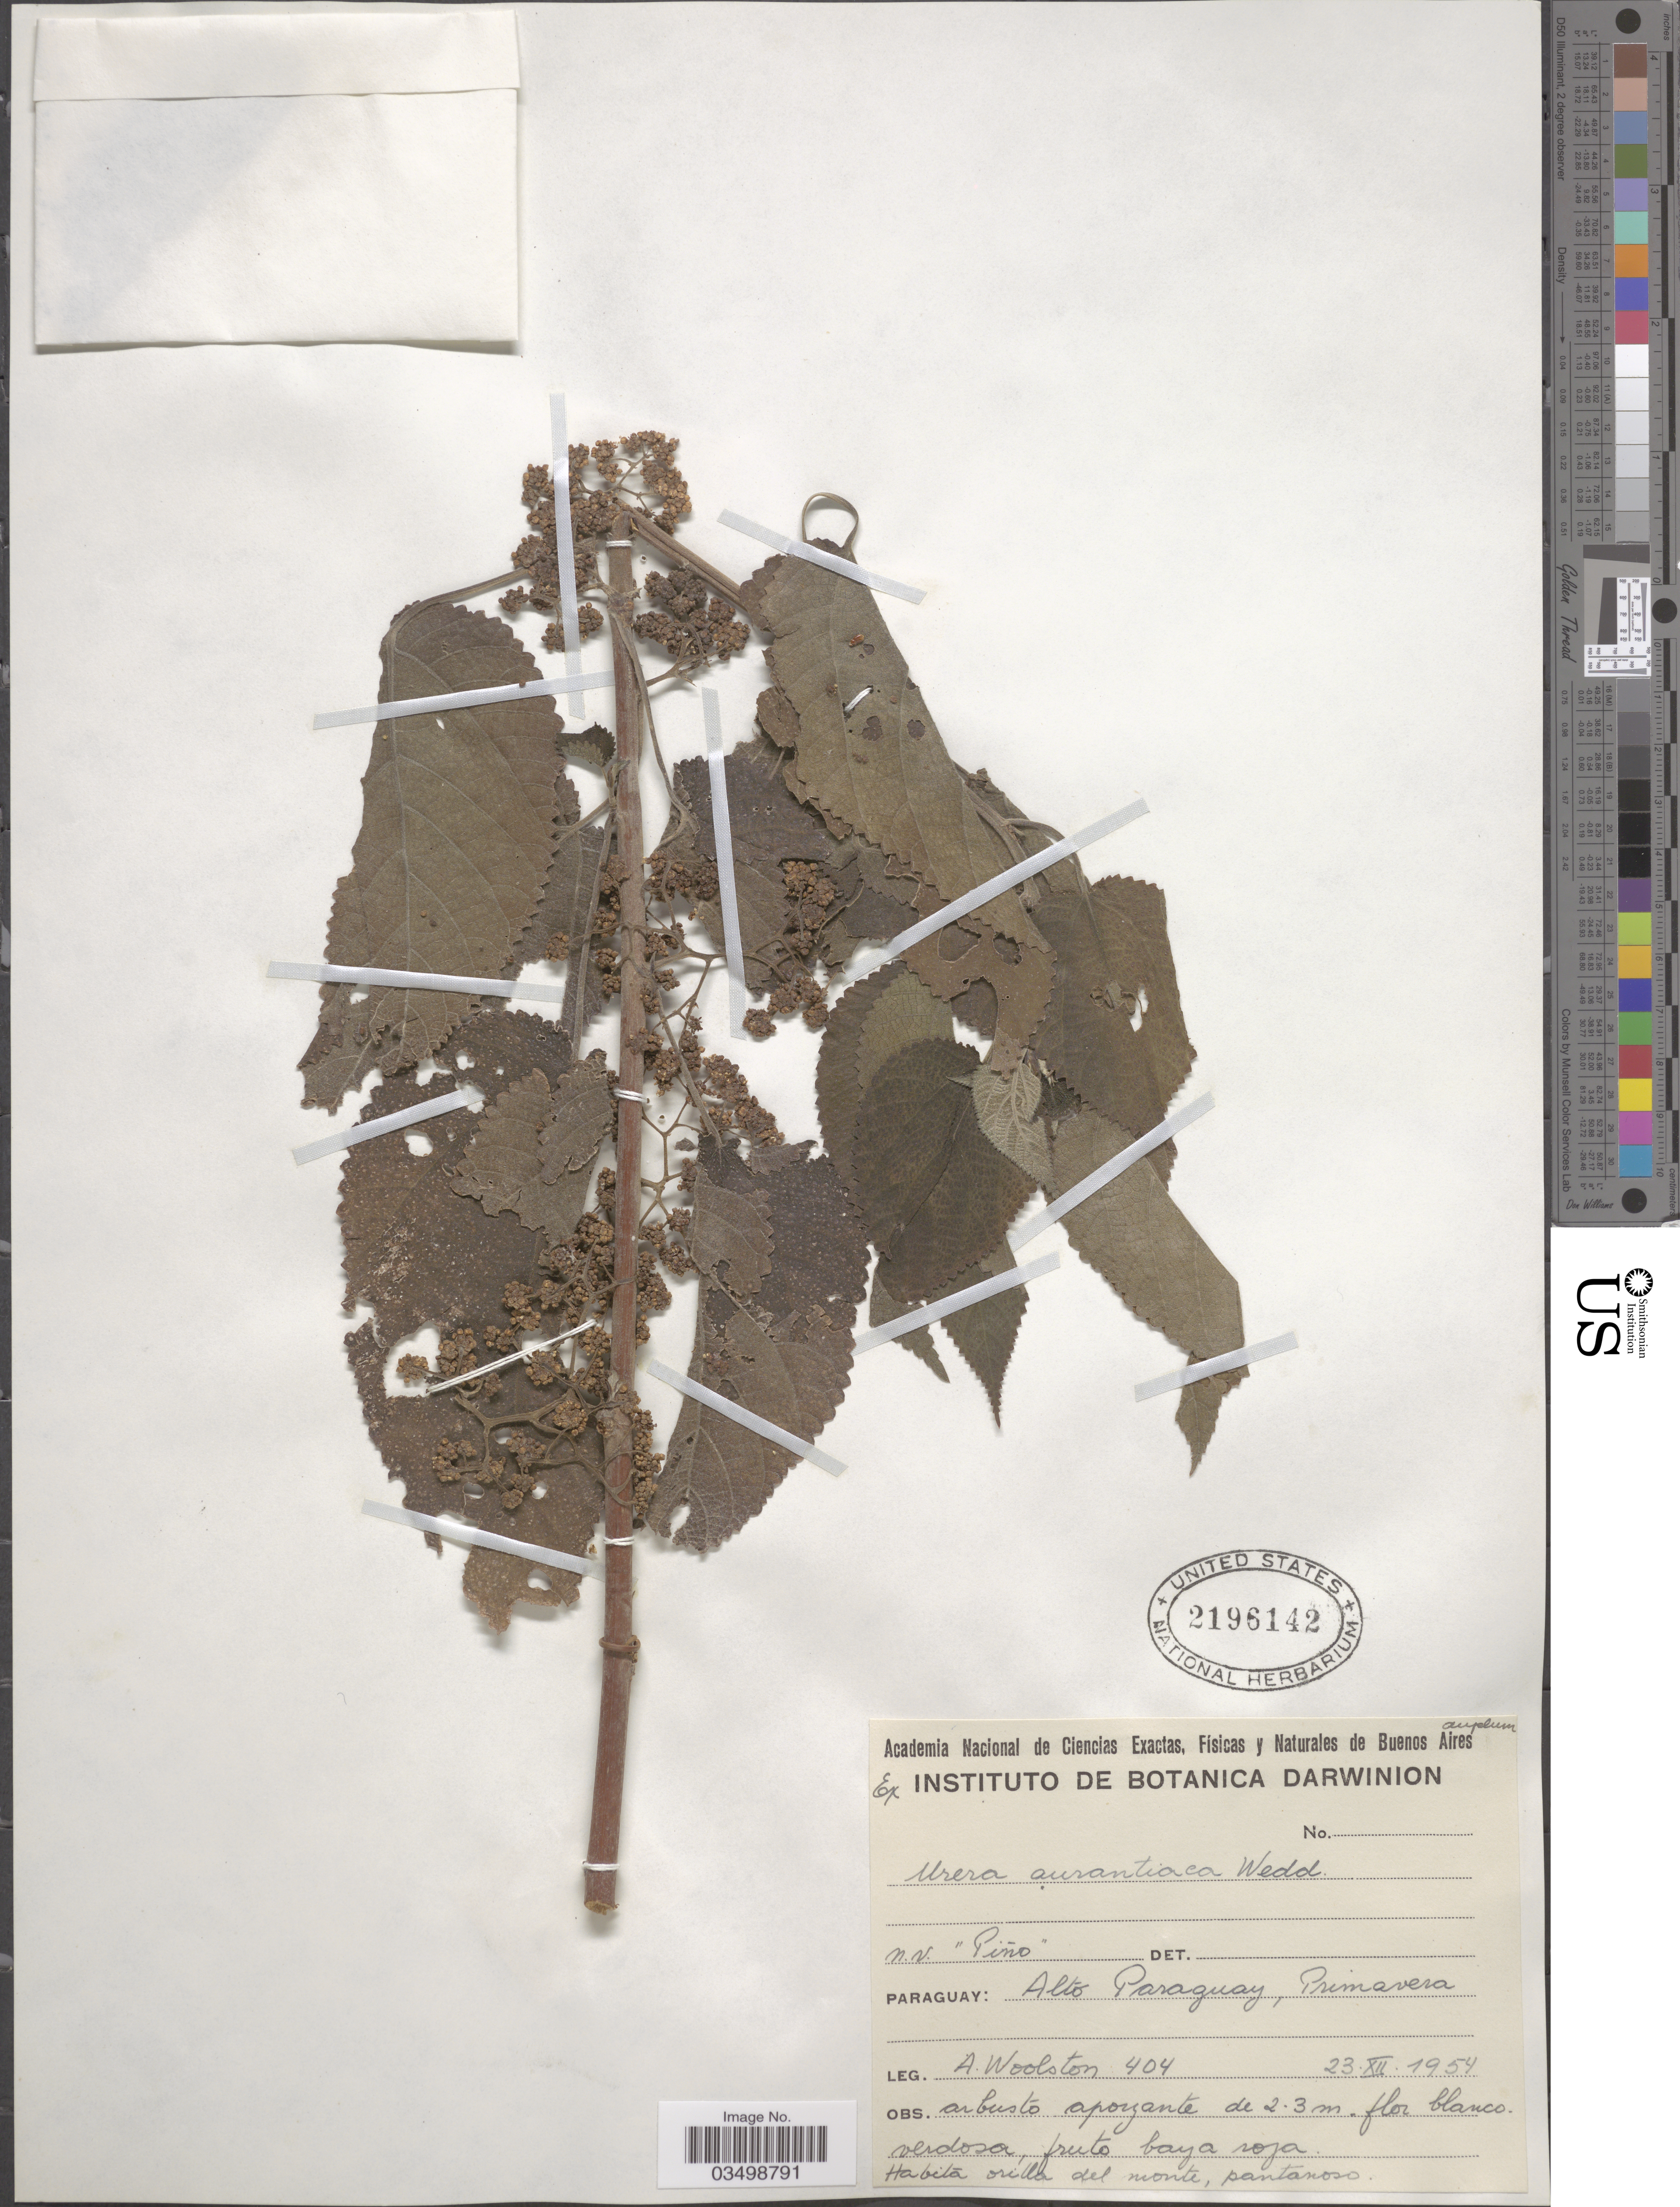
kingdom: Plantae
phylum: Tracheophyta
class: Magnoliopsida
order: Rosales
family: Urticaceae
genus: Urera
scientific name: Urera aurantiaca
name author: Wedd.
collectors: A. Woolston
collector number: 404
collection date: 1954-12-23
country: Paraguay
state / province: Alto Paraguay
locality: Primavera.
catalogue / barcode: US 2196142